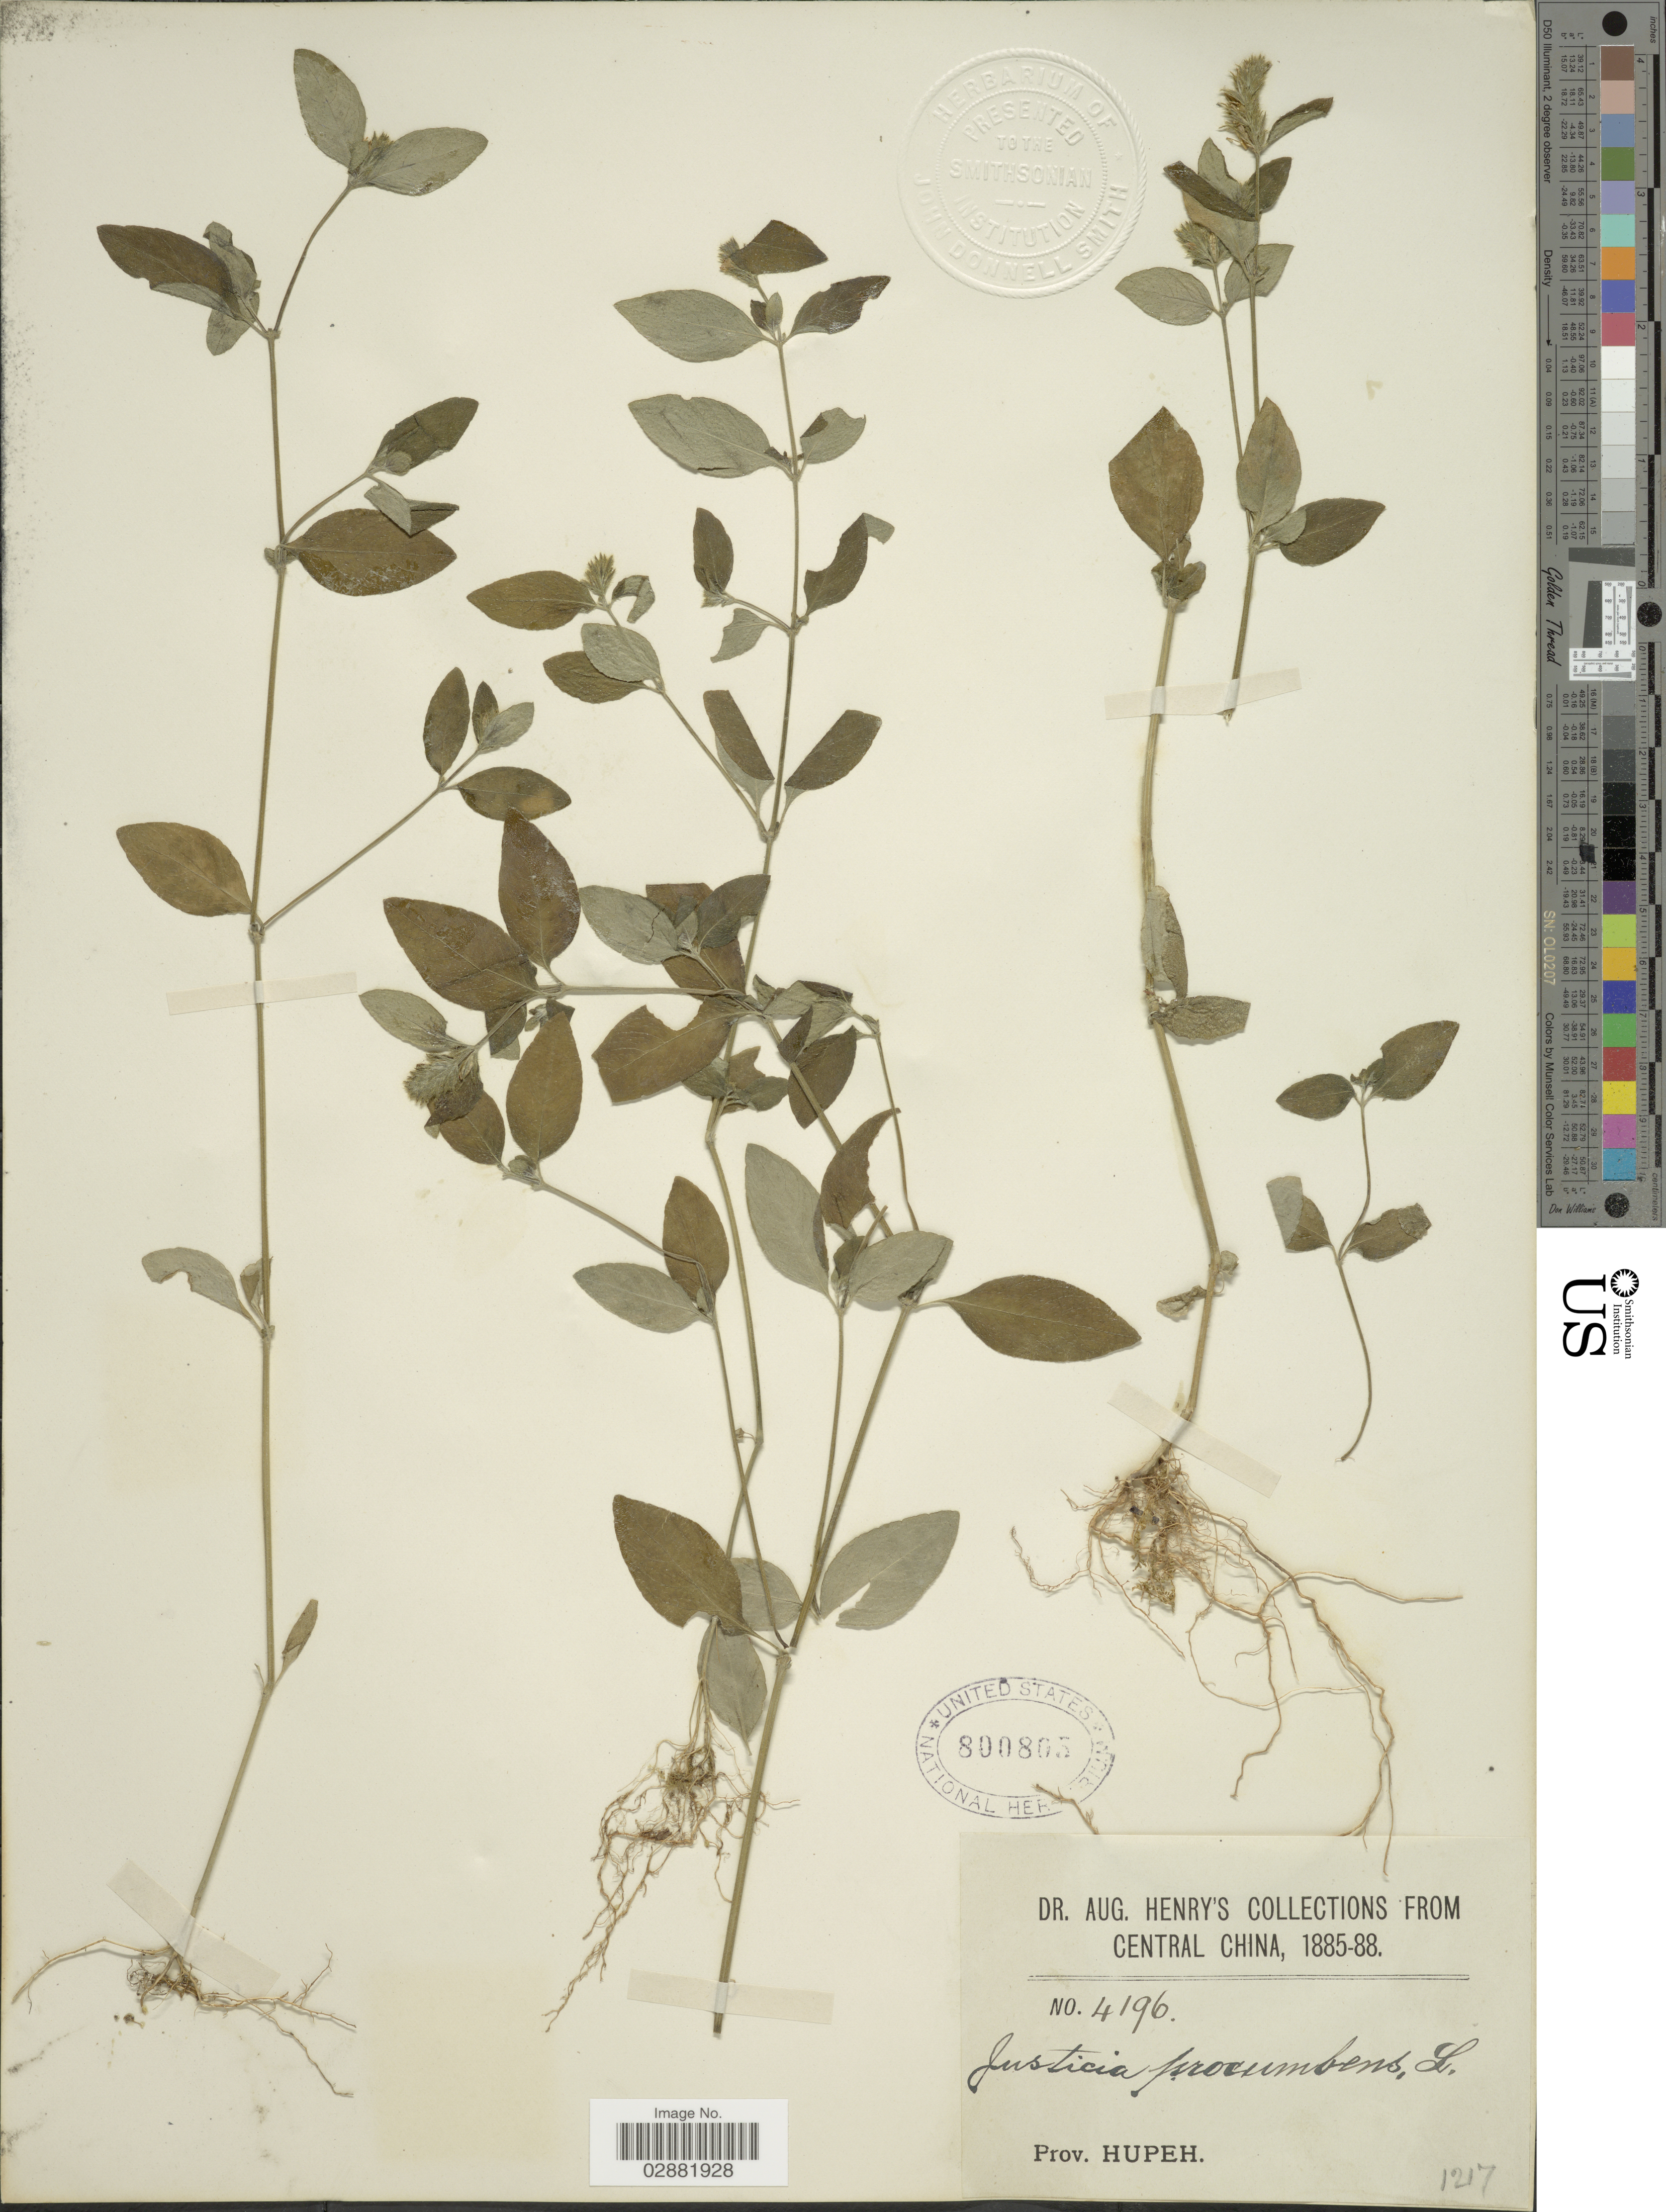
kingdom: Plantae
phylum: Tracheophyta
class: Magnoliopsida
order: Lamiales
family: Acanthaceae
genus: Justicia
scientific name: Justicia procumbens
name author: L.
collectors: A. Henry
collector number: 4196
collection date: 1885/1888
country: China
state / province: Hubei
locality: Central China, Prov. Hupeh.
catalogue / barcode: US 800805